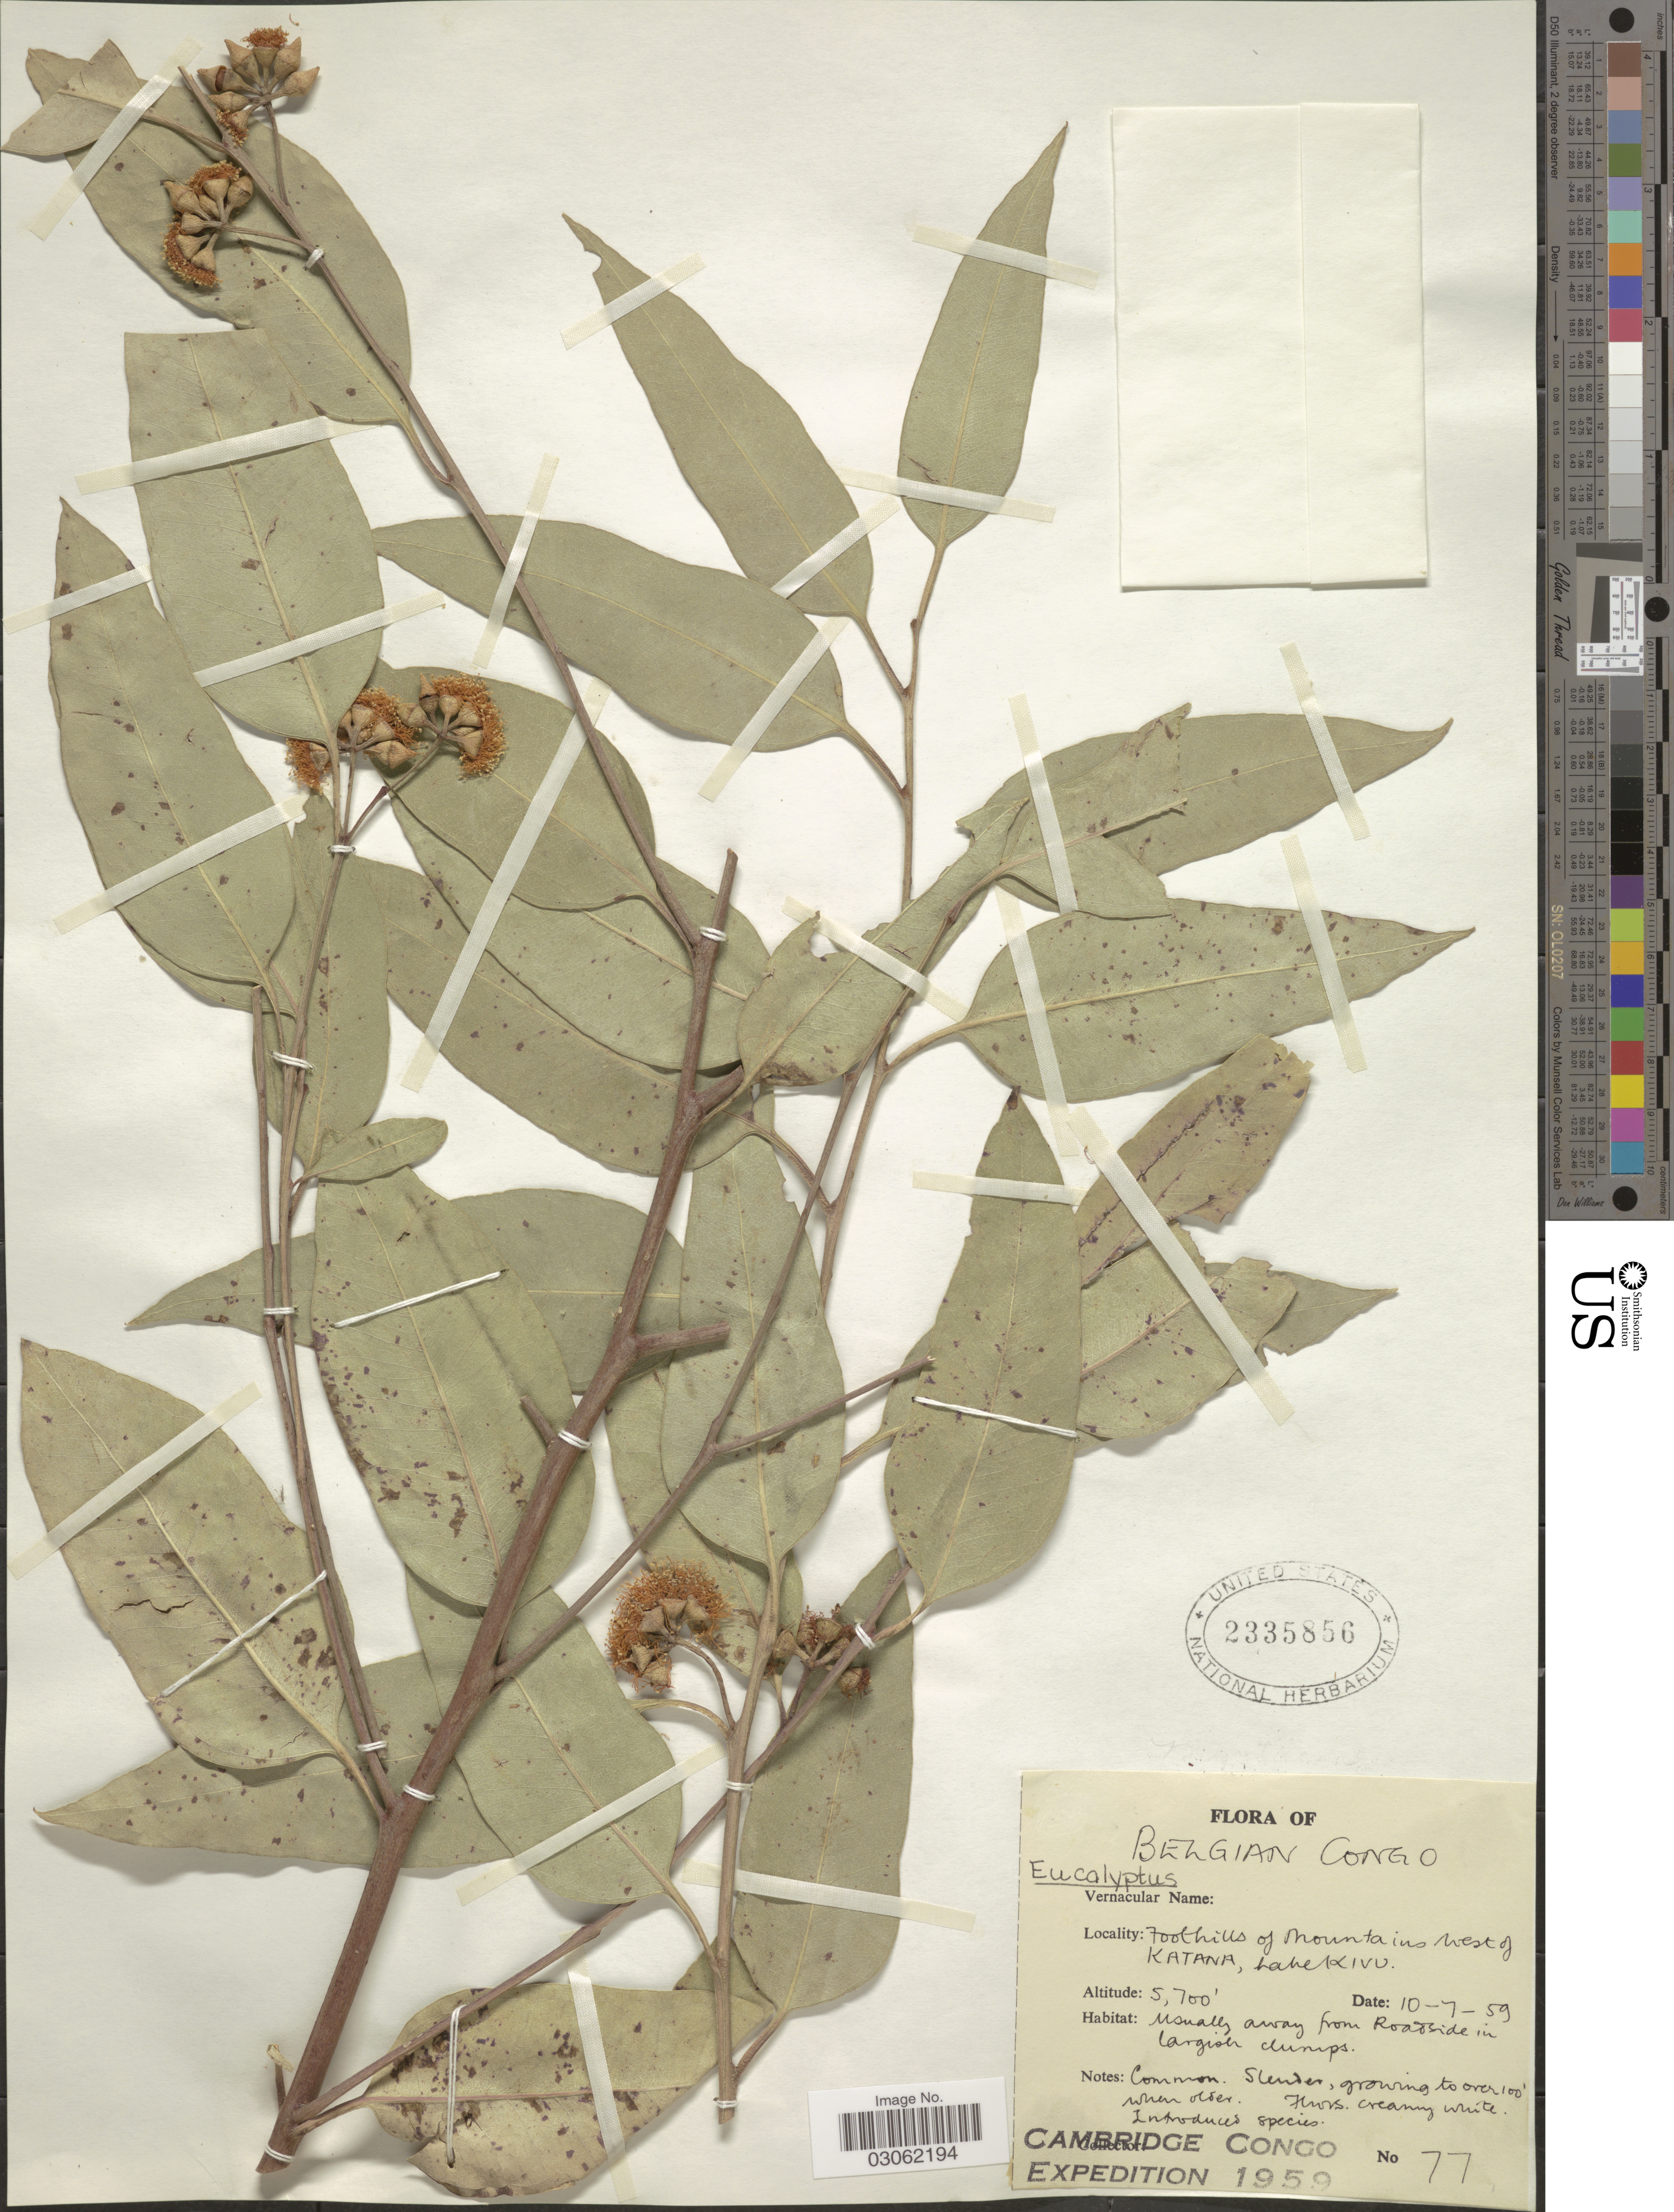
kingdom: Plantae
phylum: Tracheophyta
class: Magnoliopsida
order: Myrtales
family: Myrtaceae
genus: Eucalyptus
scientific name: Eucalyptus sp.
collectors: Cambridge Congo Expedition 1959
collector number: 77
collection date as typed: Transcribed d/m/y: 10/7/59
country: Congo, Democratic Republic of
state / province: Nord-Kivu / Sud-Kivu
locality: Belgian Congo. Foothills of Mountains west of Katana, Lake Kivu.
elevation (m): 1737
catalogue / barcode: US 2335856